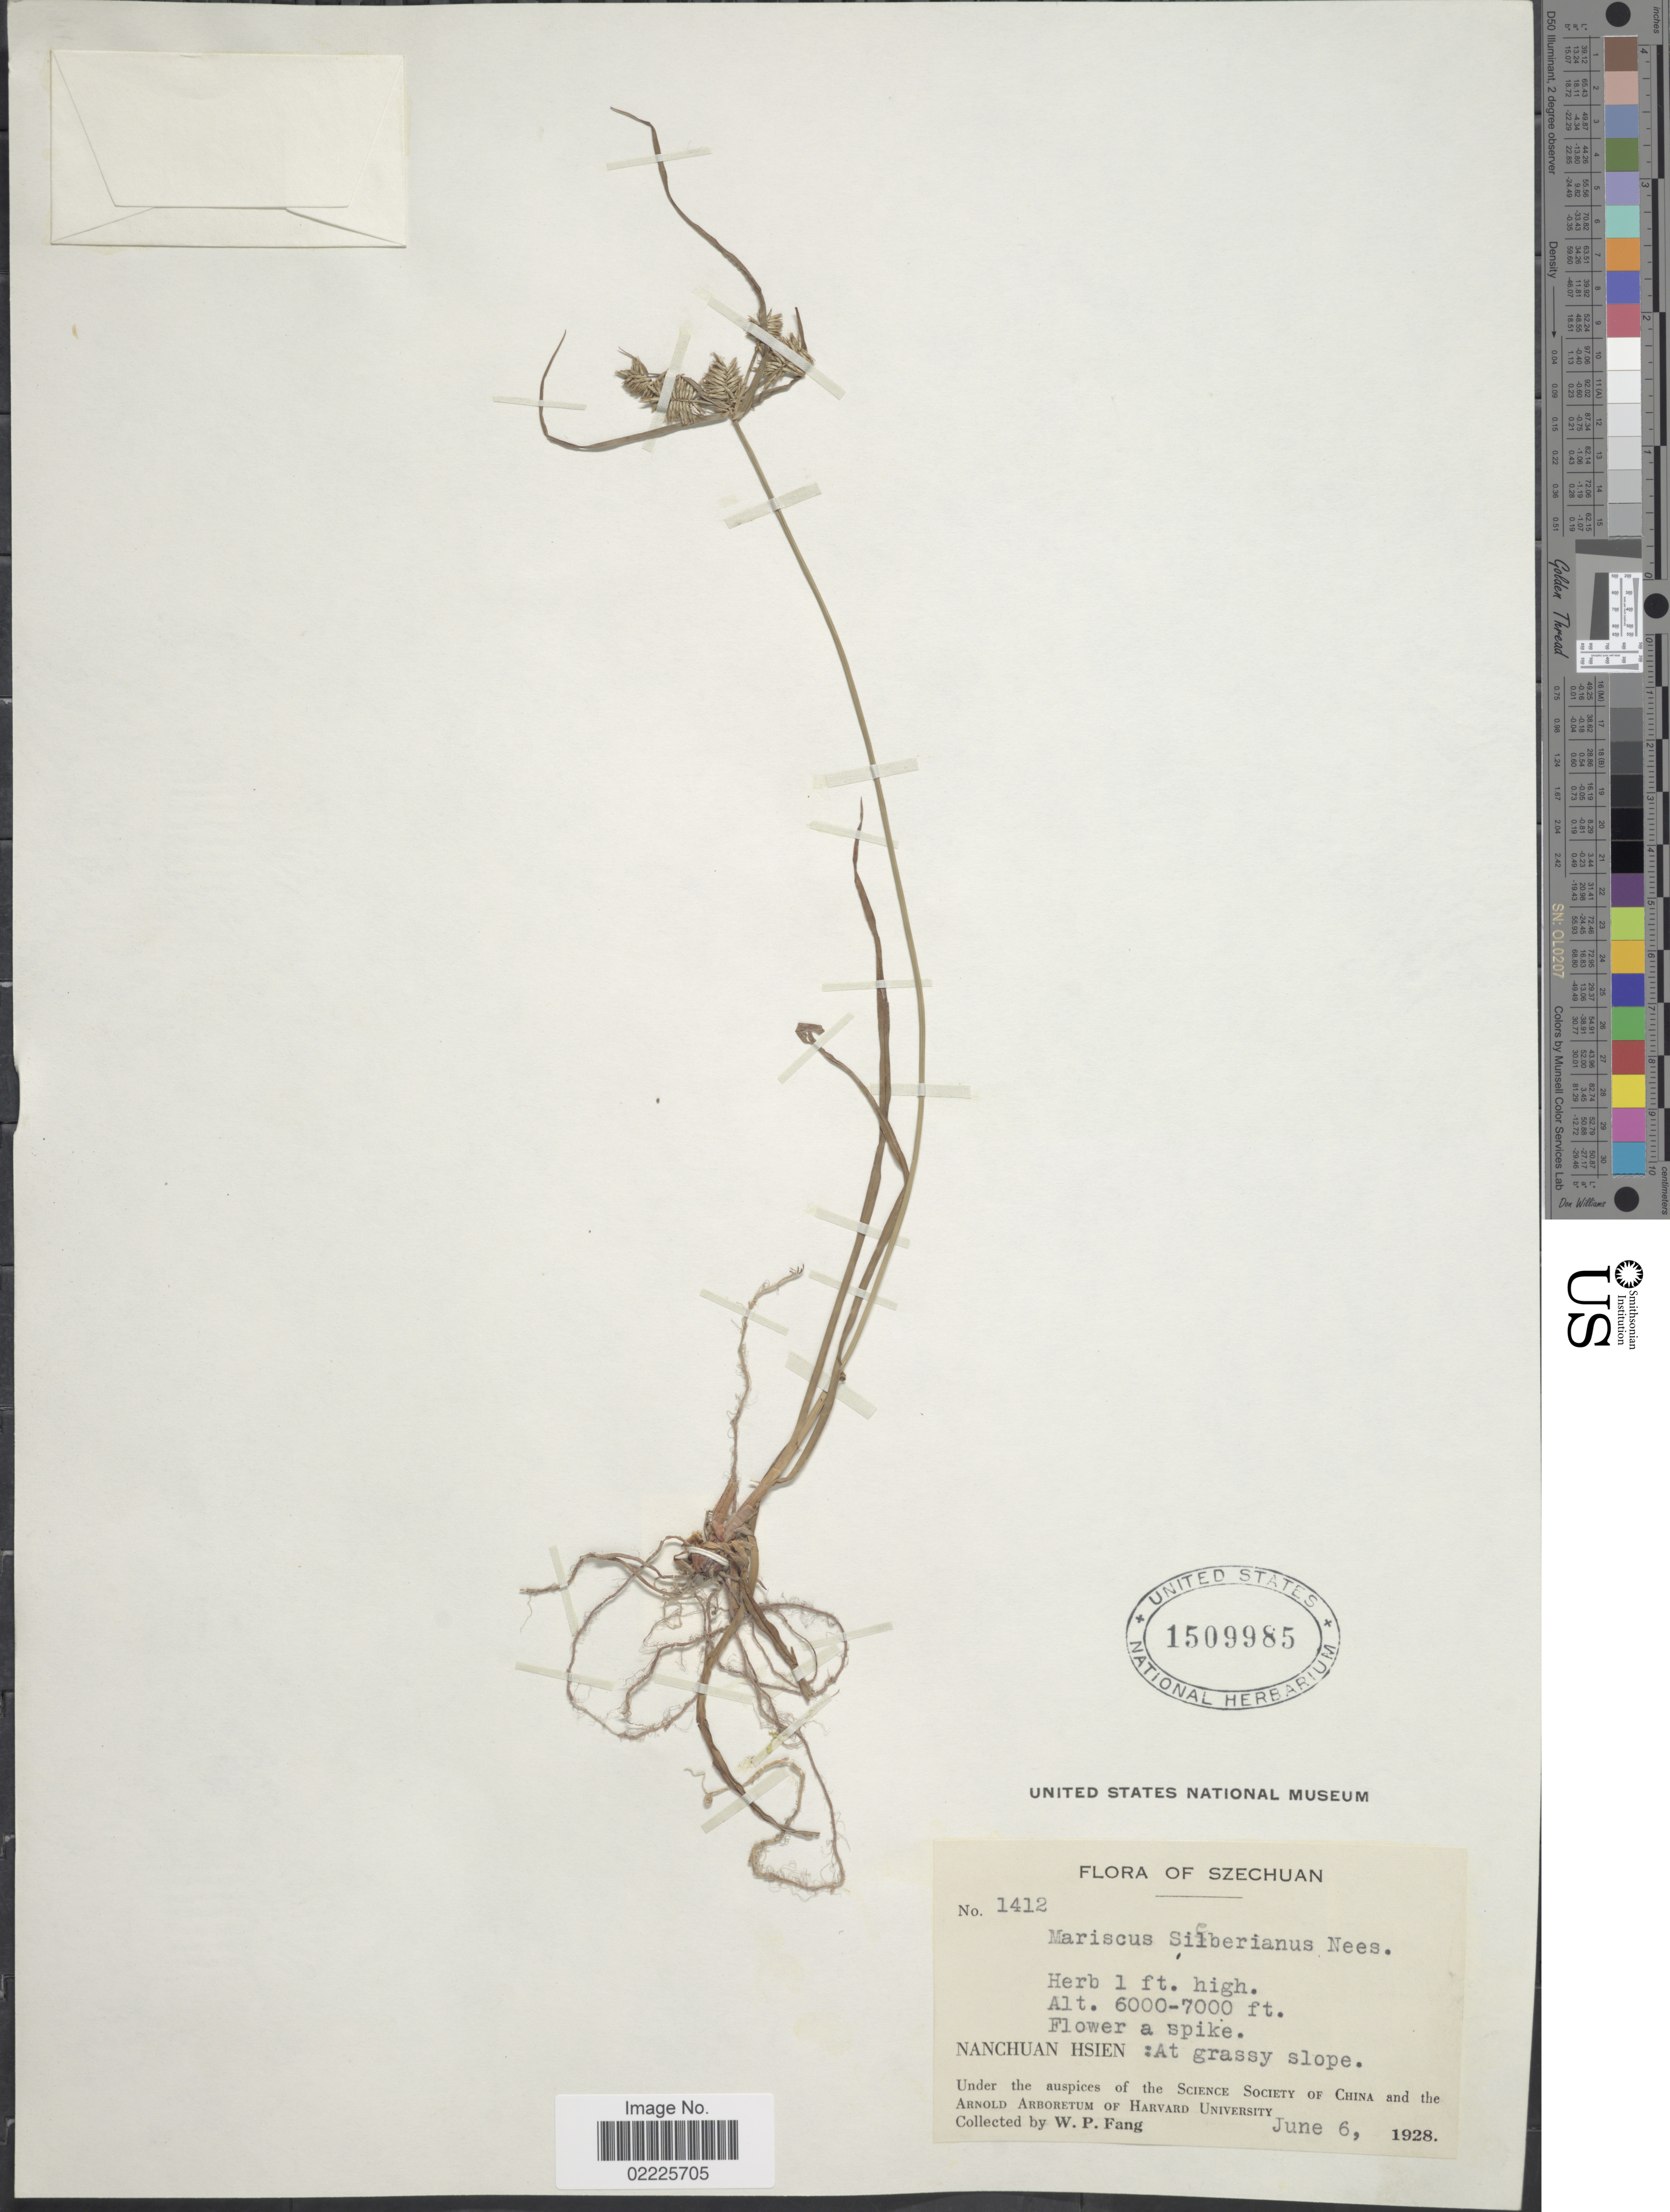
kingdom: Plantae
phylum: Tracheophyta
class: Liliopsida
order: Poales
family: Cyperaceae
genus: Cyperus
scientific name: Cyperus cyperoides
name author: (L.) Kuntze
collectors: W. P. Fang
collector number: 1412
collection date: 1928-06-06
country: China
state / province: Sichuan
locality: Szechuan, Nanchuan Hsien: at grassy slope.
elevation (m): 1829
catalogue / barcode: US 1509985